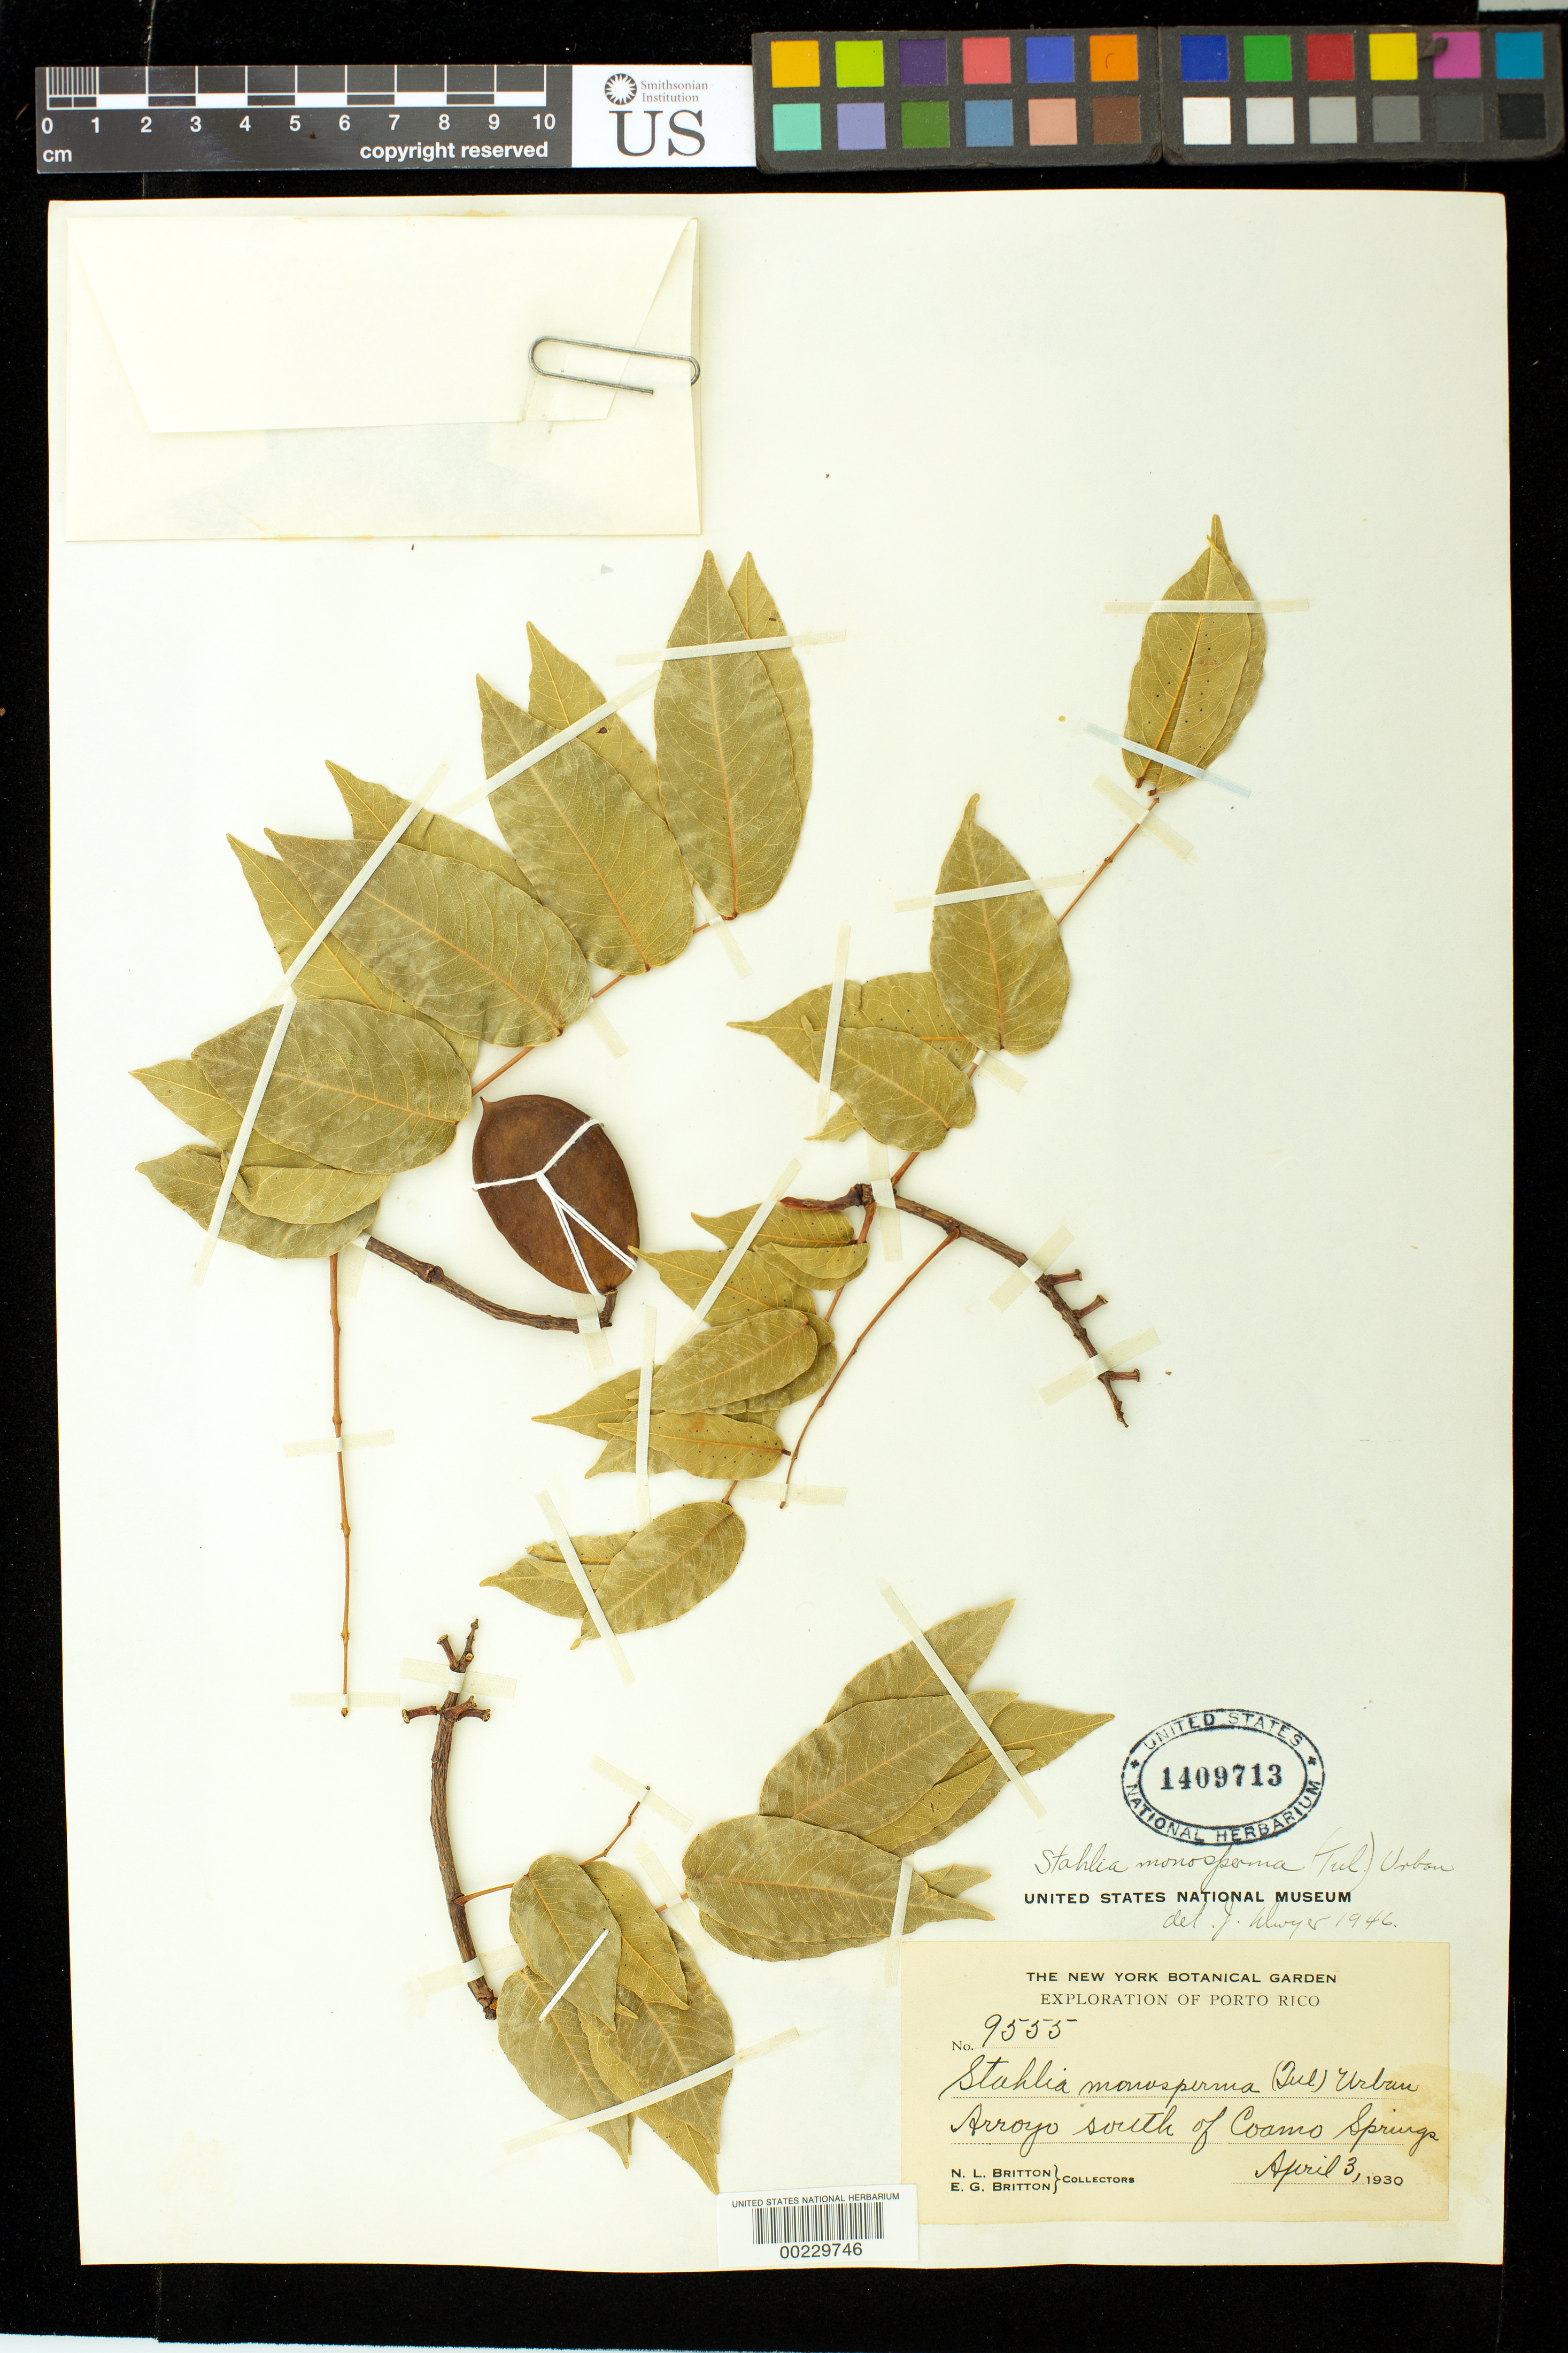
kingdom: Plantae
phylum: Tracheophyta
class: Magnoliopsida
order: Fabales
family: Fabaceae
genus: Libidibia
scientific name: Libidibia monosperma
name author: (Tul.) Gagnon & G.P. Lewis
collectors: N. Britton & E. G. Britton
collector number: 9555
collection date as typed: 03 Apr 1930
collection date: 1930-04-03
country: Puerto Rico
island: Greater Antilles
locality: Arroyo s of coamo springs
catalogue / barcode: US 1409713